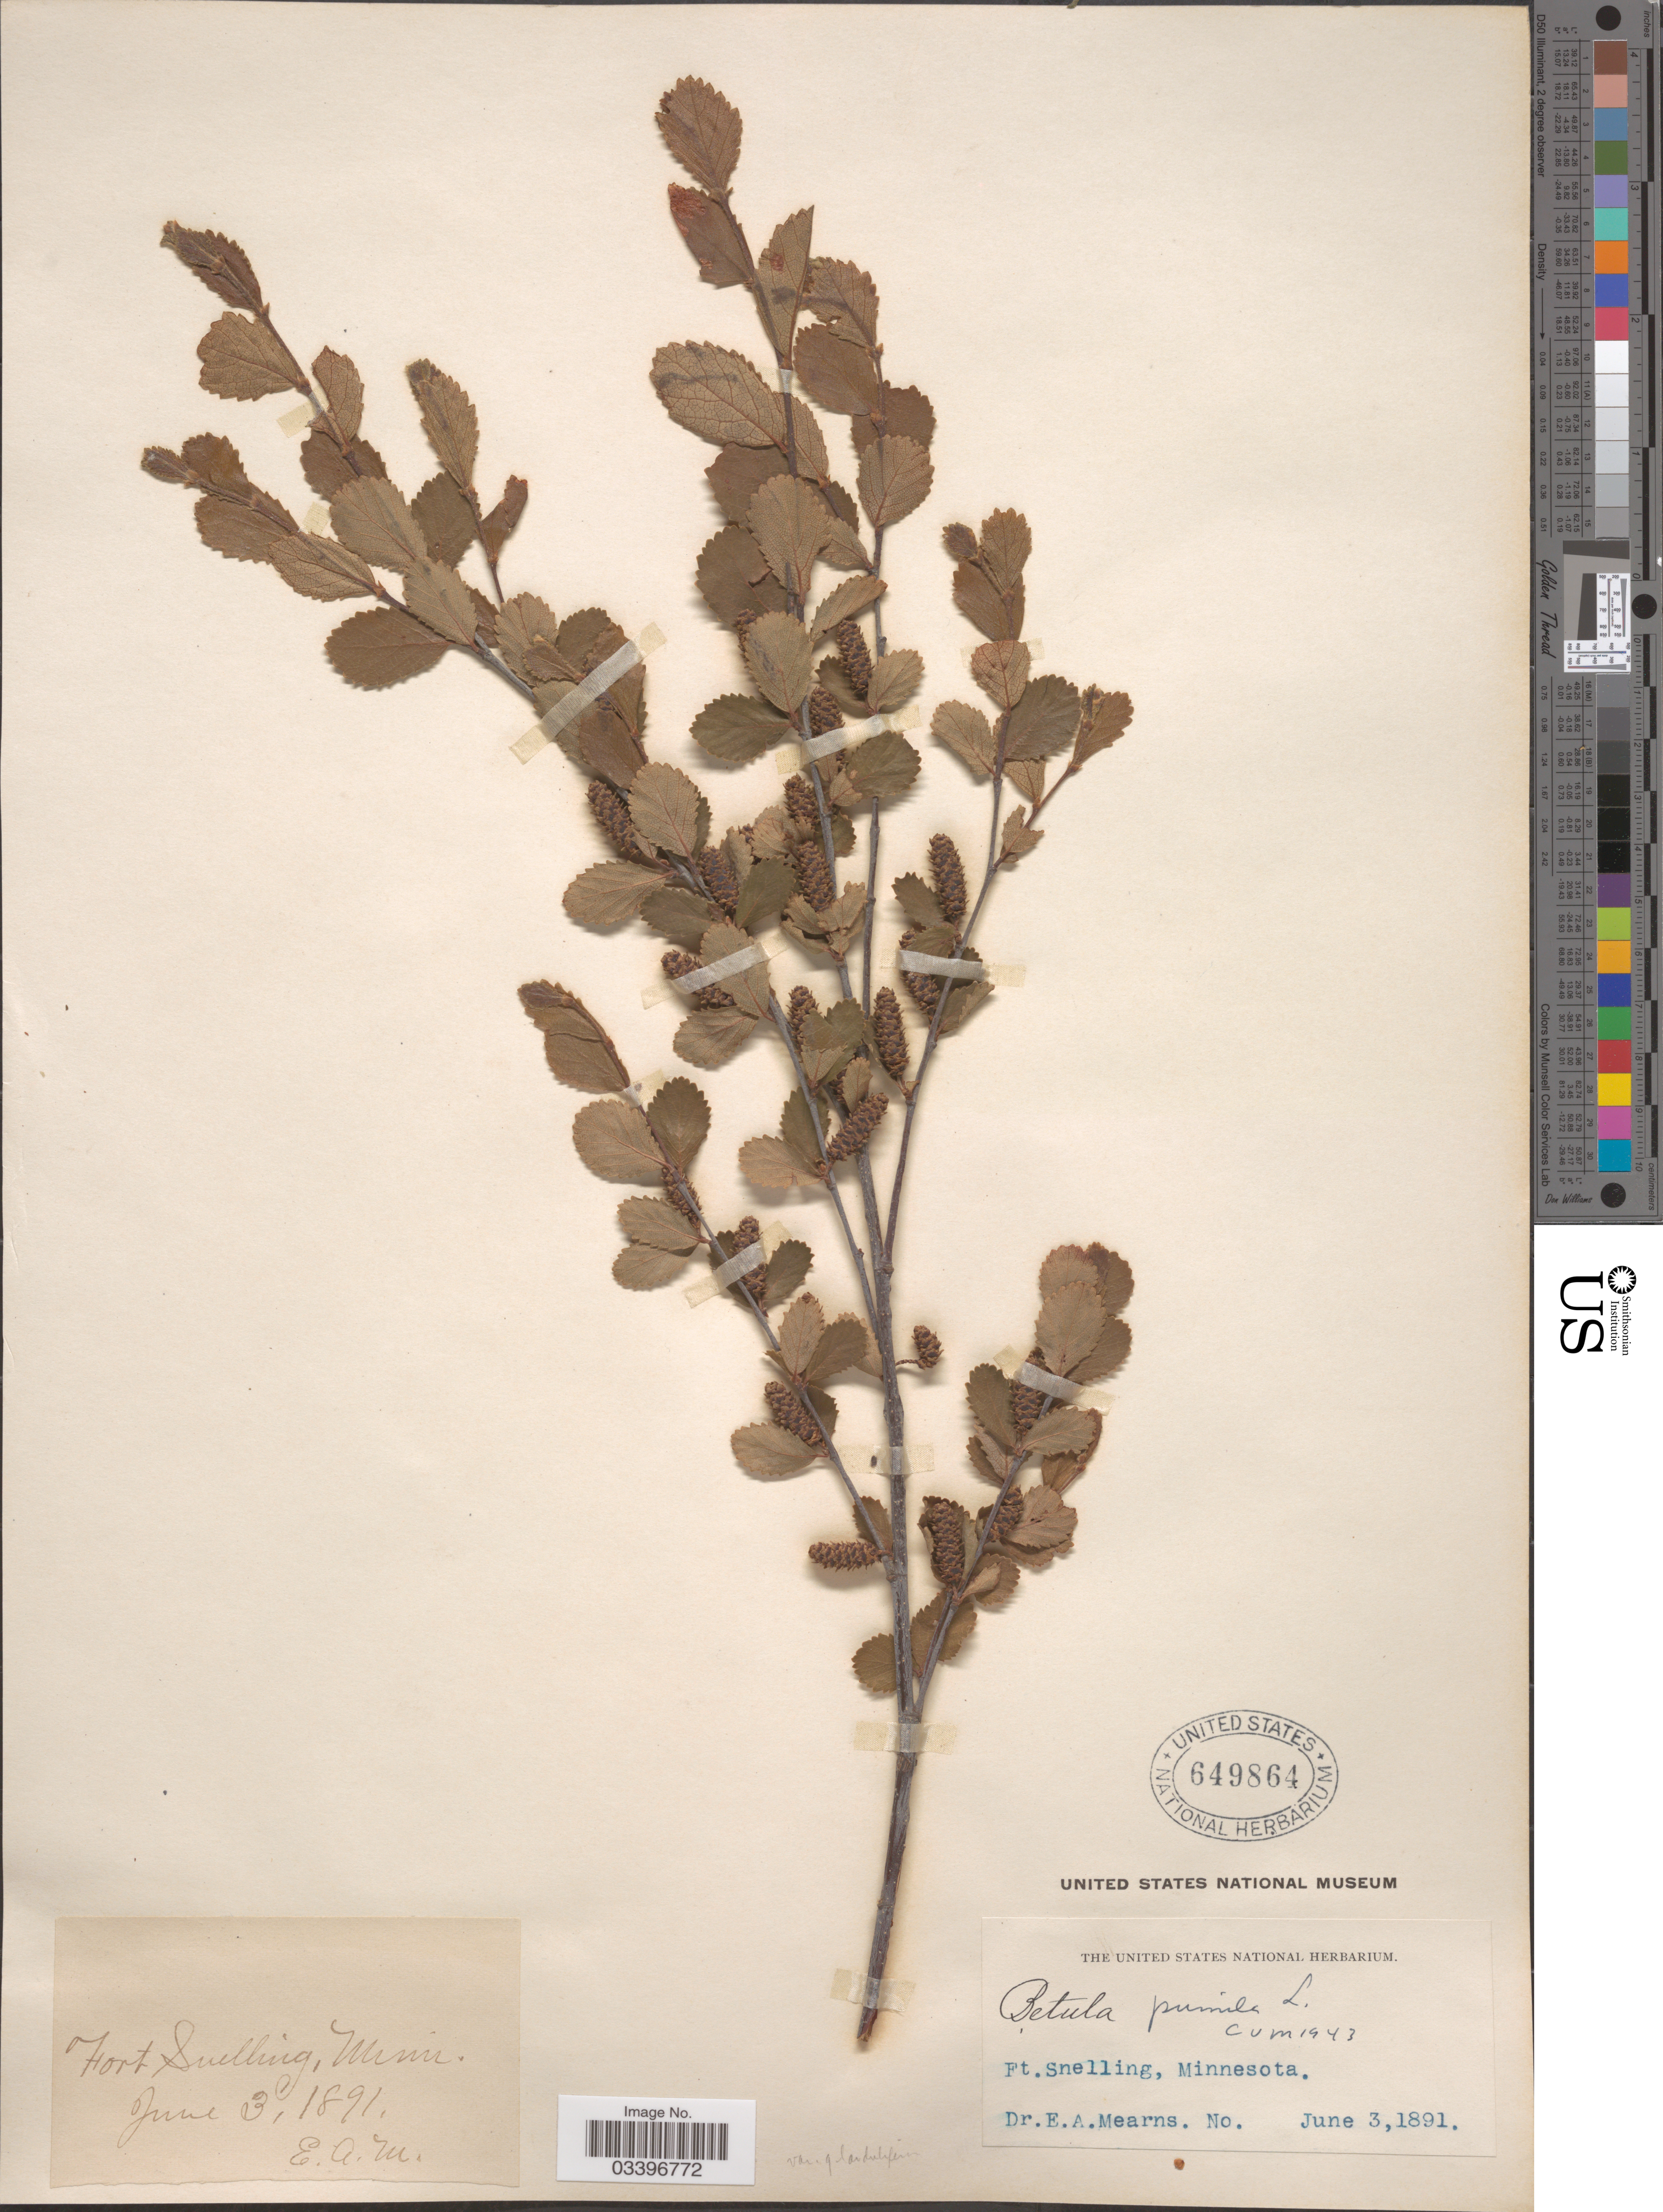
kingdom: Plantae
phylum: Tracheophyta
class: Magnoliopsida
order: Fagales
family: Betulaceae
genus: Betula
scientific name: Betula pumila var. glandulifera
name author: Regel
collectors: E. A. Mearns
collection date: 1891-06-03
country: United States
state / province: Minnesota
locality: Fort Snelling.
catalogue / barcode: US 649864